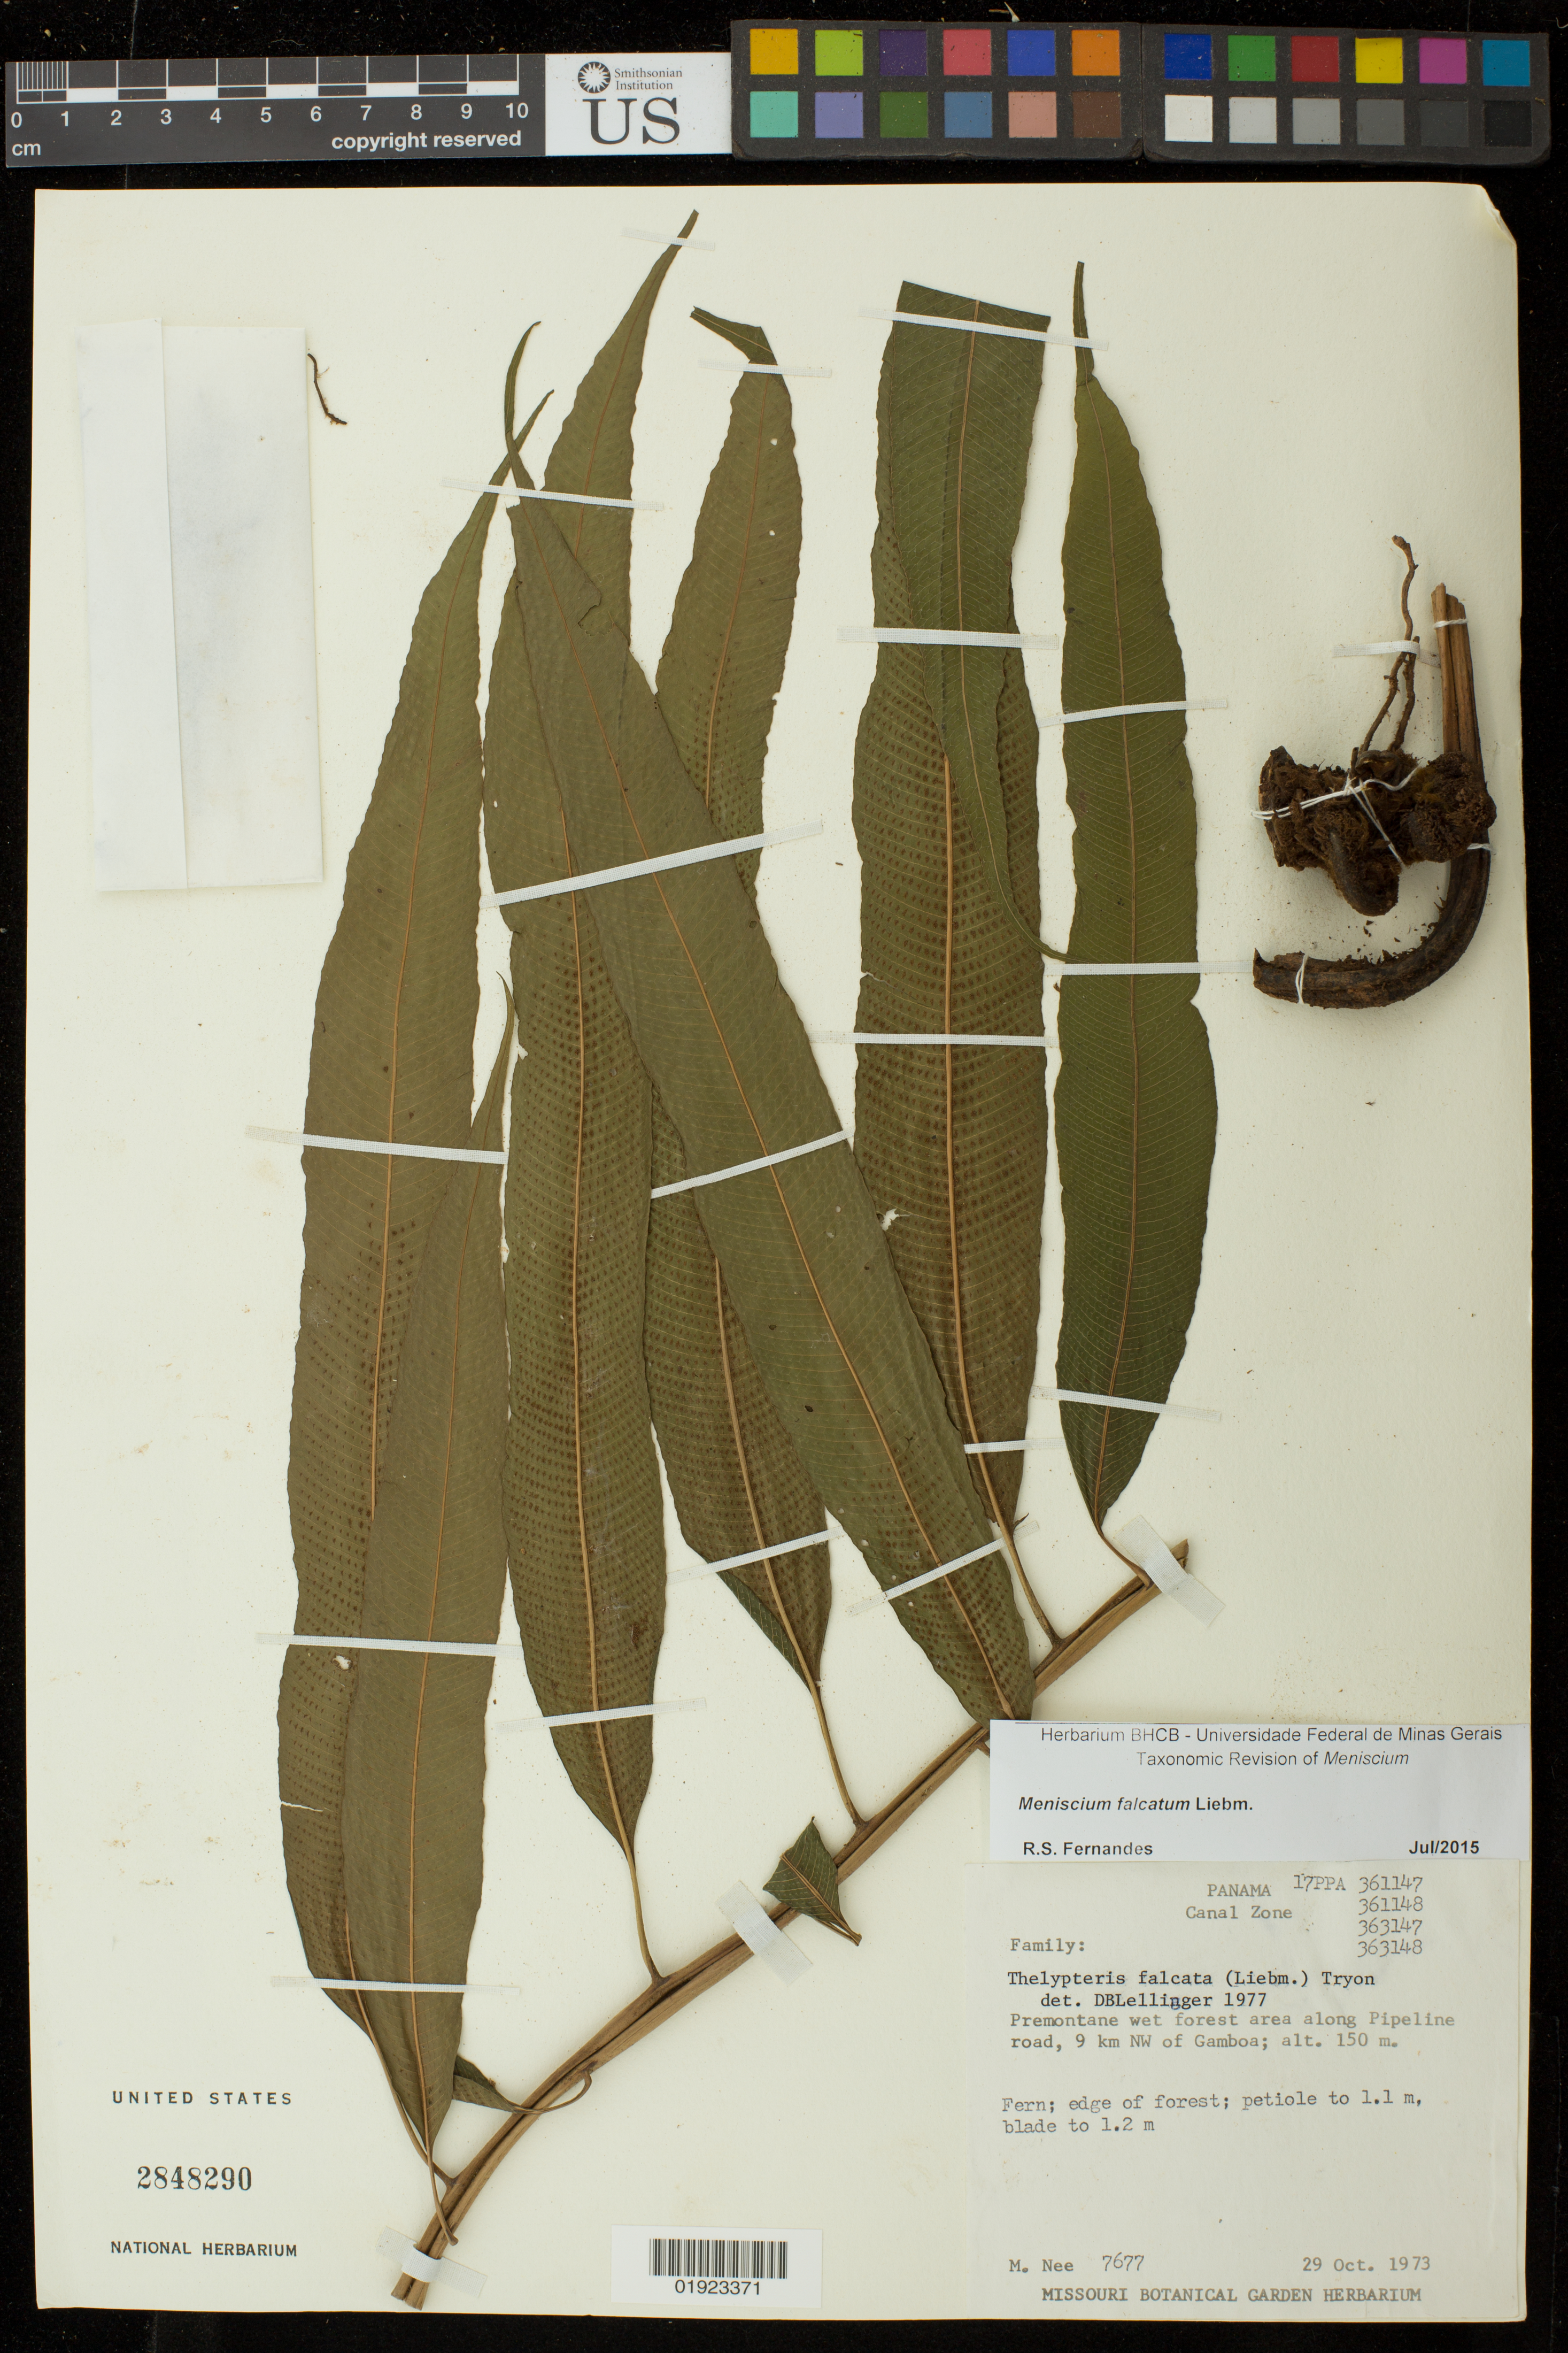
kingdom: Plantae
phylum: Tracheophyta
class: Polypodiopsida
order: Polypodiales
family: Thelypteridaceae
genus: Meniscium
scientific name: Meniscium falcatum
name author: Liebm.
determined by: Fernandes, R. S.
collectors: M. Nee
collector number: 7677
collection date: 1973-10-29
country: Panama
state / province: Colón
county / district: Canal Zone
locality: Along Pipeline road, 9 km NW of Gamboa.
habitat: Premontane wet forest. Edge of forest.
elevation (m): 150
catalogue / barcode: US 2848290